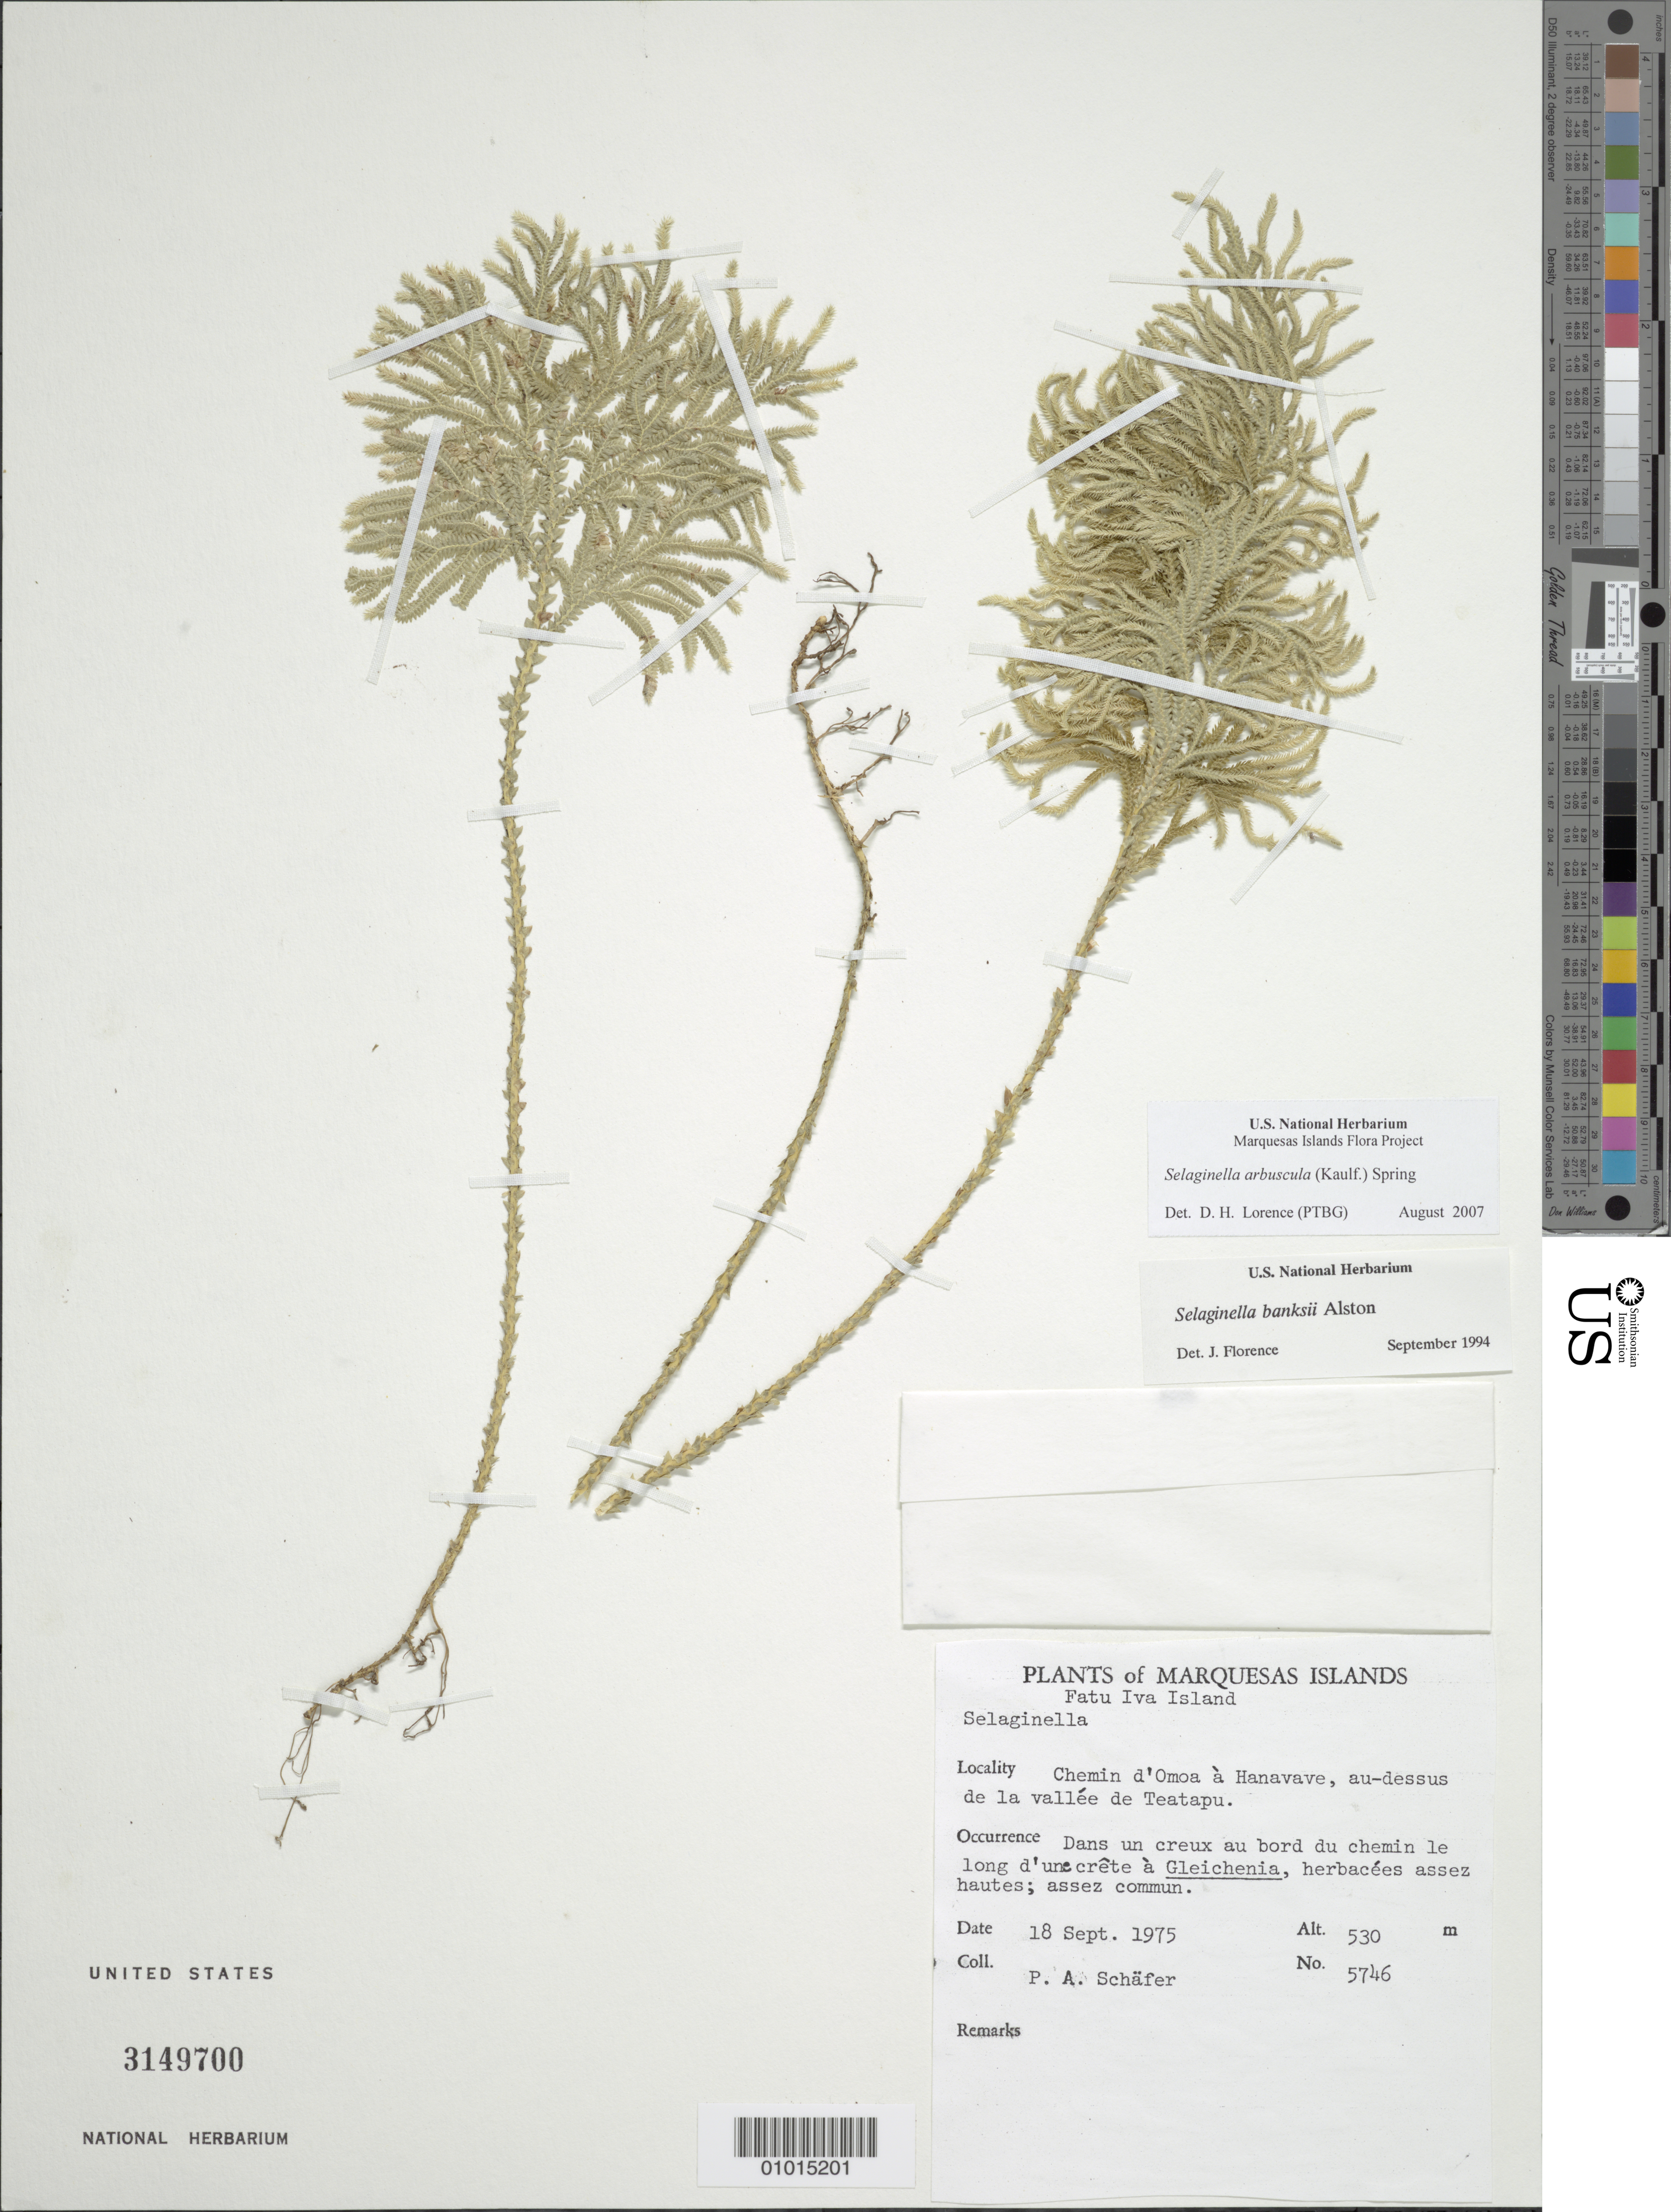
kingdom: Plantae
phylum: Tracheophyta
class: Lycopodiopsida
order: Selaginellales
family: Selaginellaceae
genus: Selaginella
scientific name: Selaginella arbuscula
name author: (Kualf.) Spring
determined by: Lorence, David H., (PTBG), National Tropical Botanical Garden (UNITED STATES)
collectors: P. A. Schäfer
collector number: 5746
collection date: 1975-09-18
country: French Polynesia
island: Fatu Hiva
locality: Chemin d'Omoa à Hanavave, au-dessus de la vallée de Teatapu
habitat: Dans un creux au bord du chemin le long d'une crête à Gleichenia, herbacées assez hautes; assez commun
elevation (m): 530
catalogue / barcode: US 3149700